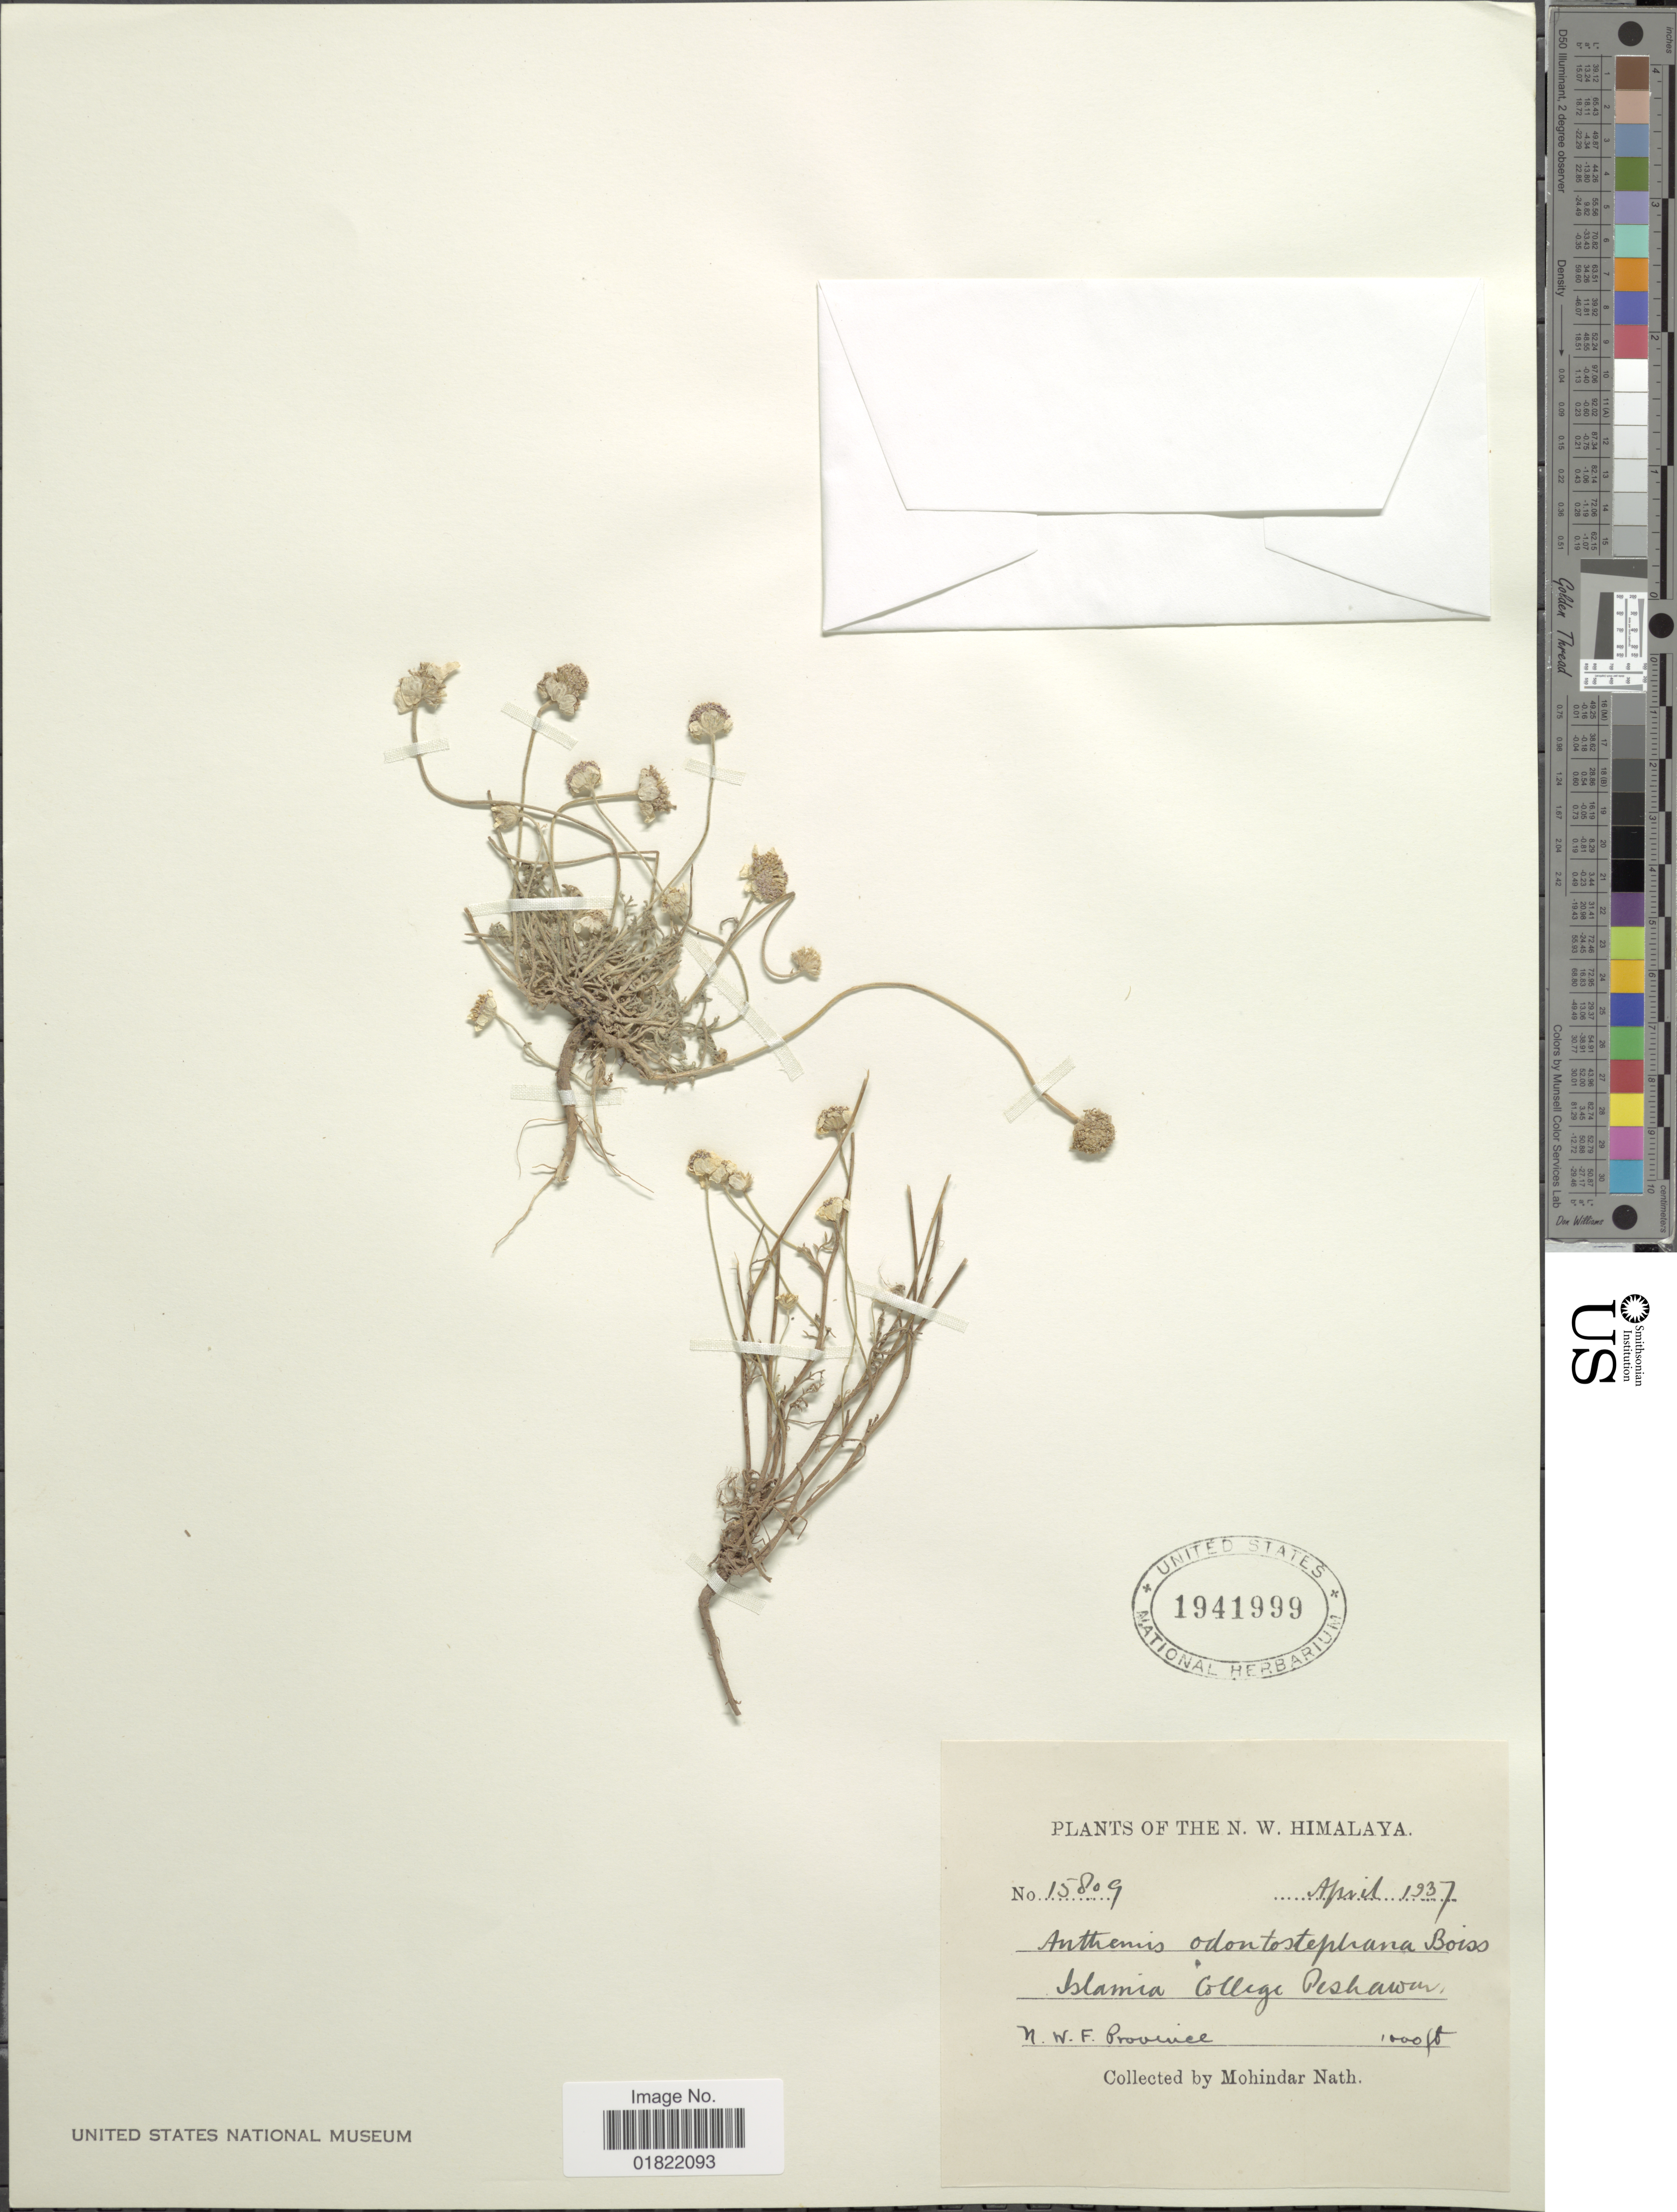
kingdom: Plantae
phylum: Tracheophyta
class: Magnoliopsida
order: Asterales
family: Asteraceae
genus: Anthemis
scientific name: Anthemis odontostephana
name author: Boiss.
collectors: M. Nath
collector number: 15809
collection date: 1937-04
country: India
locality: N.W. Himalaya, N.W.F. Province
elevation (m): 305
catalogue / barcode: US 1941999